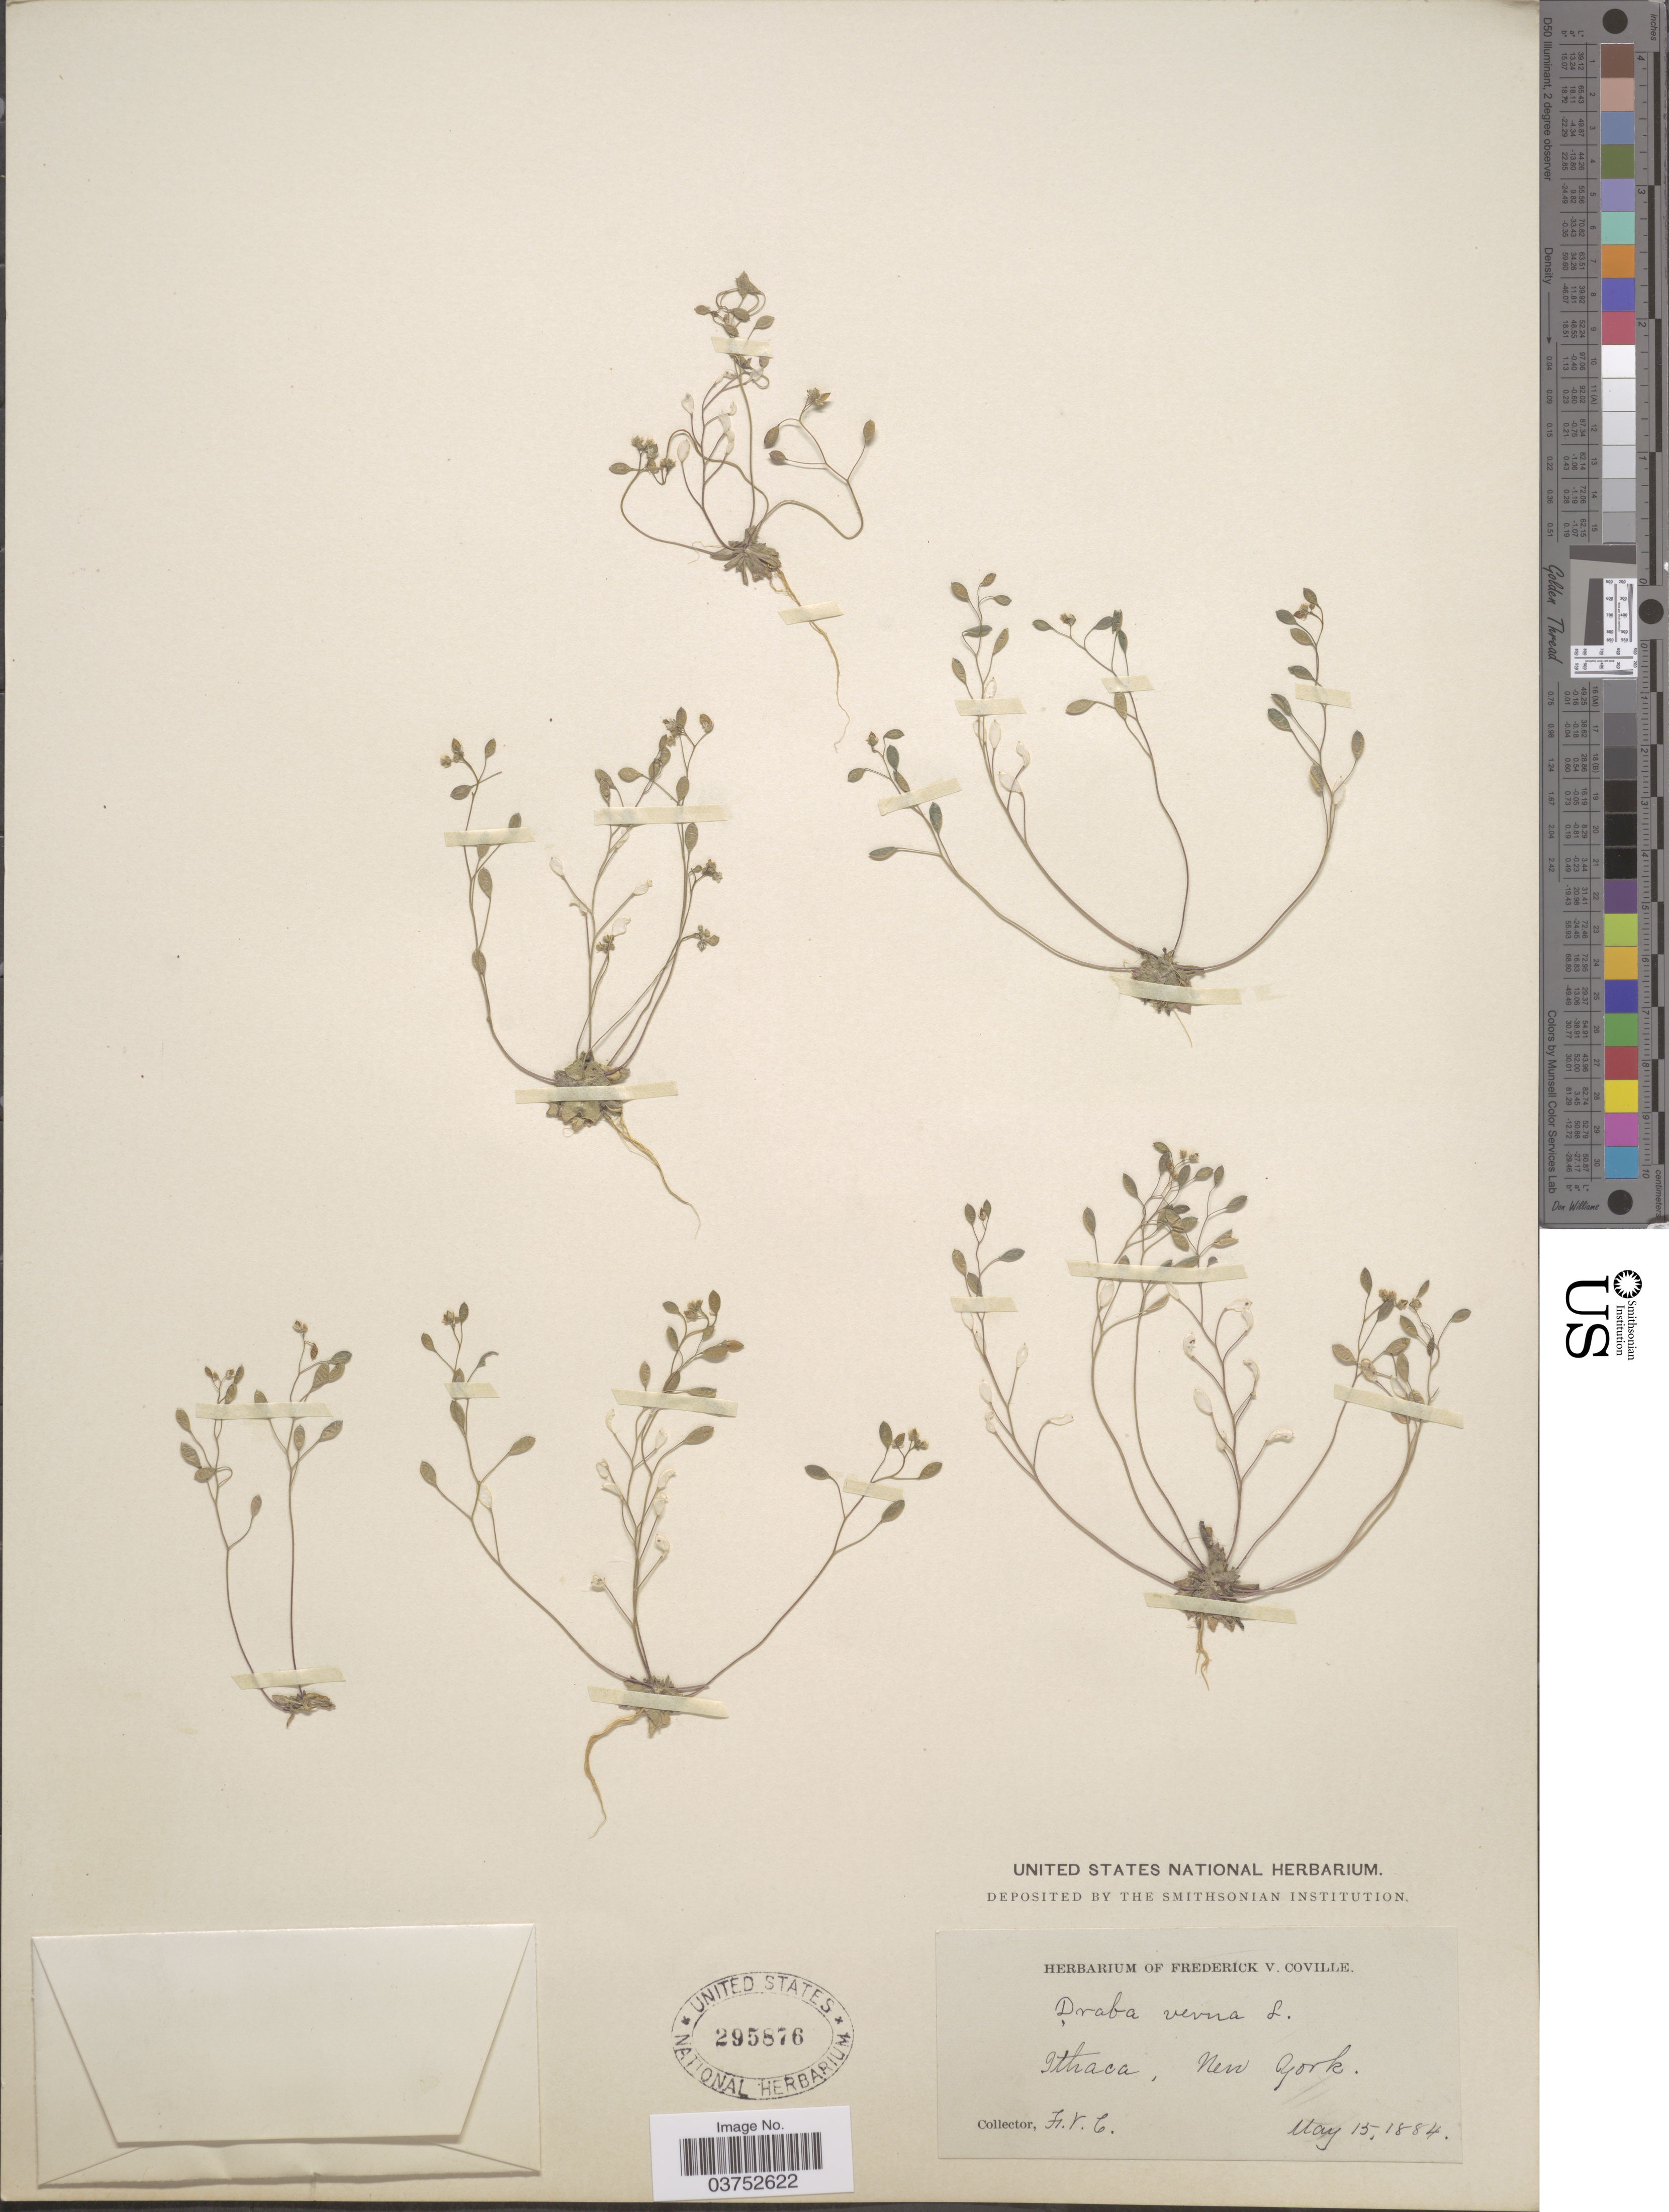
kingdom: Plantae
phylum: Tracheophyta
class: Magnoliopsida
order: Brassicales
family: Brassicaceae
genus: Draba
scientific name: Draba verna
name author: L.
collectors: F. V. Coville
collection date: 1884-05-15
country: United States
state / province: New York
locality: Ithaca.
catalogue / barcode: US 295876